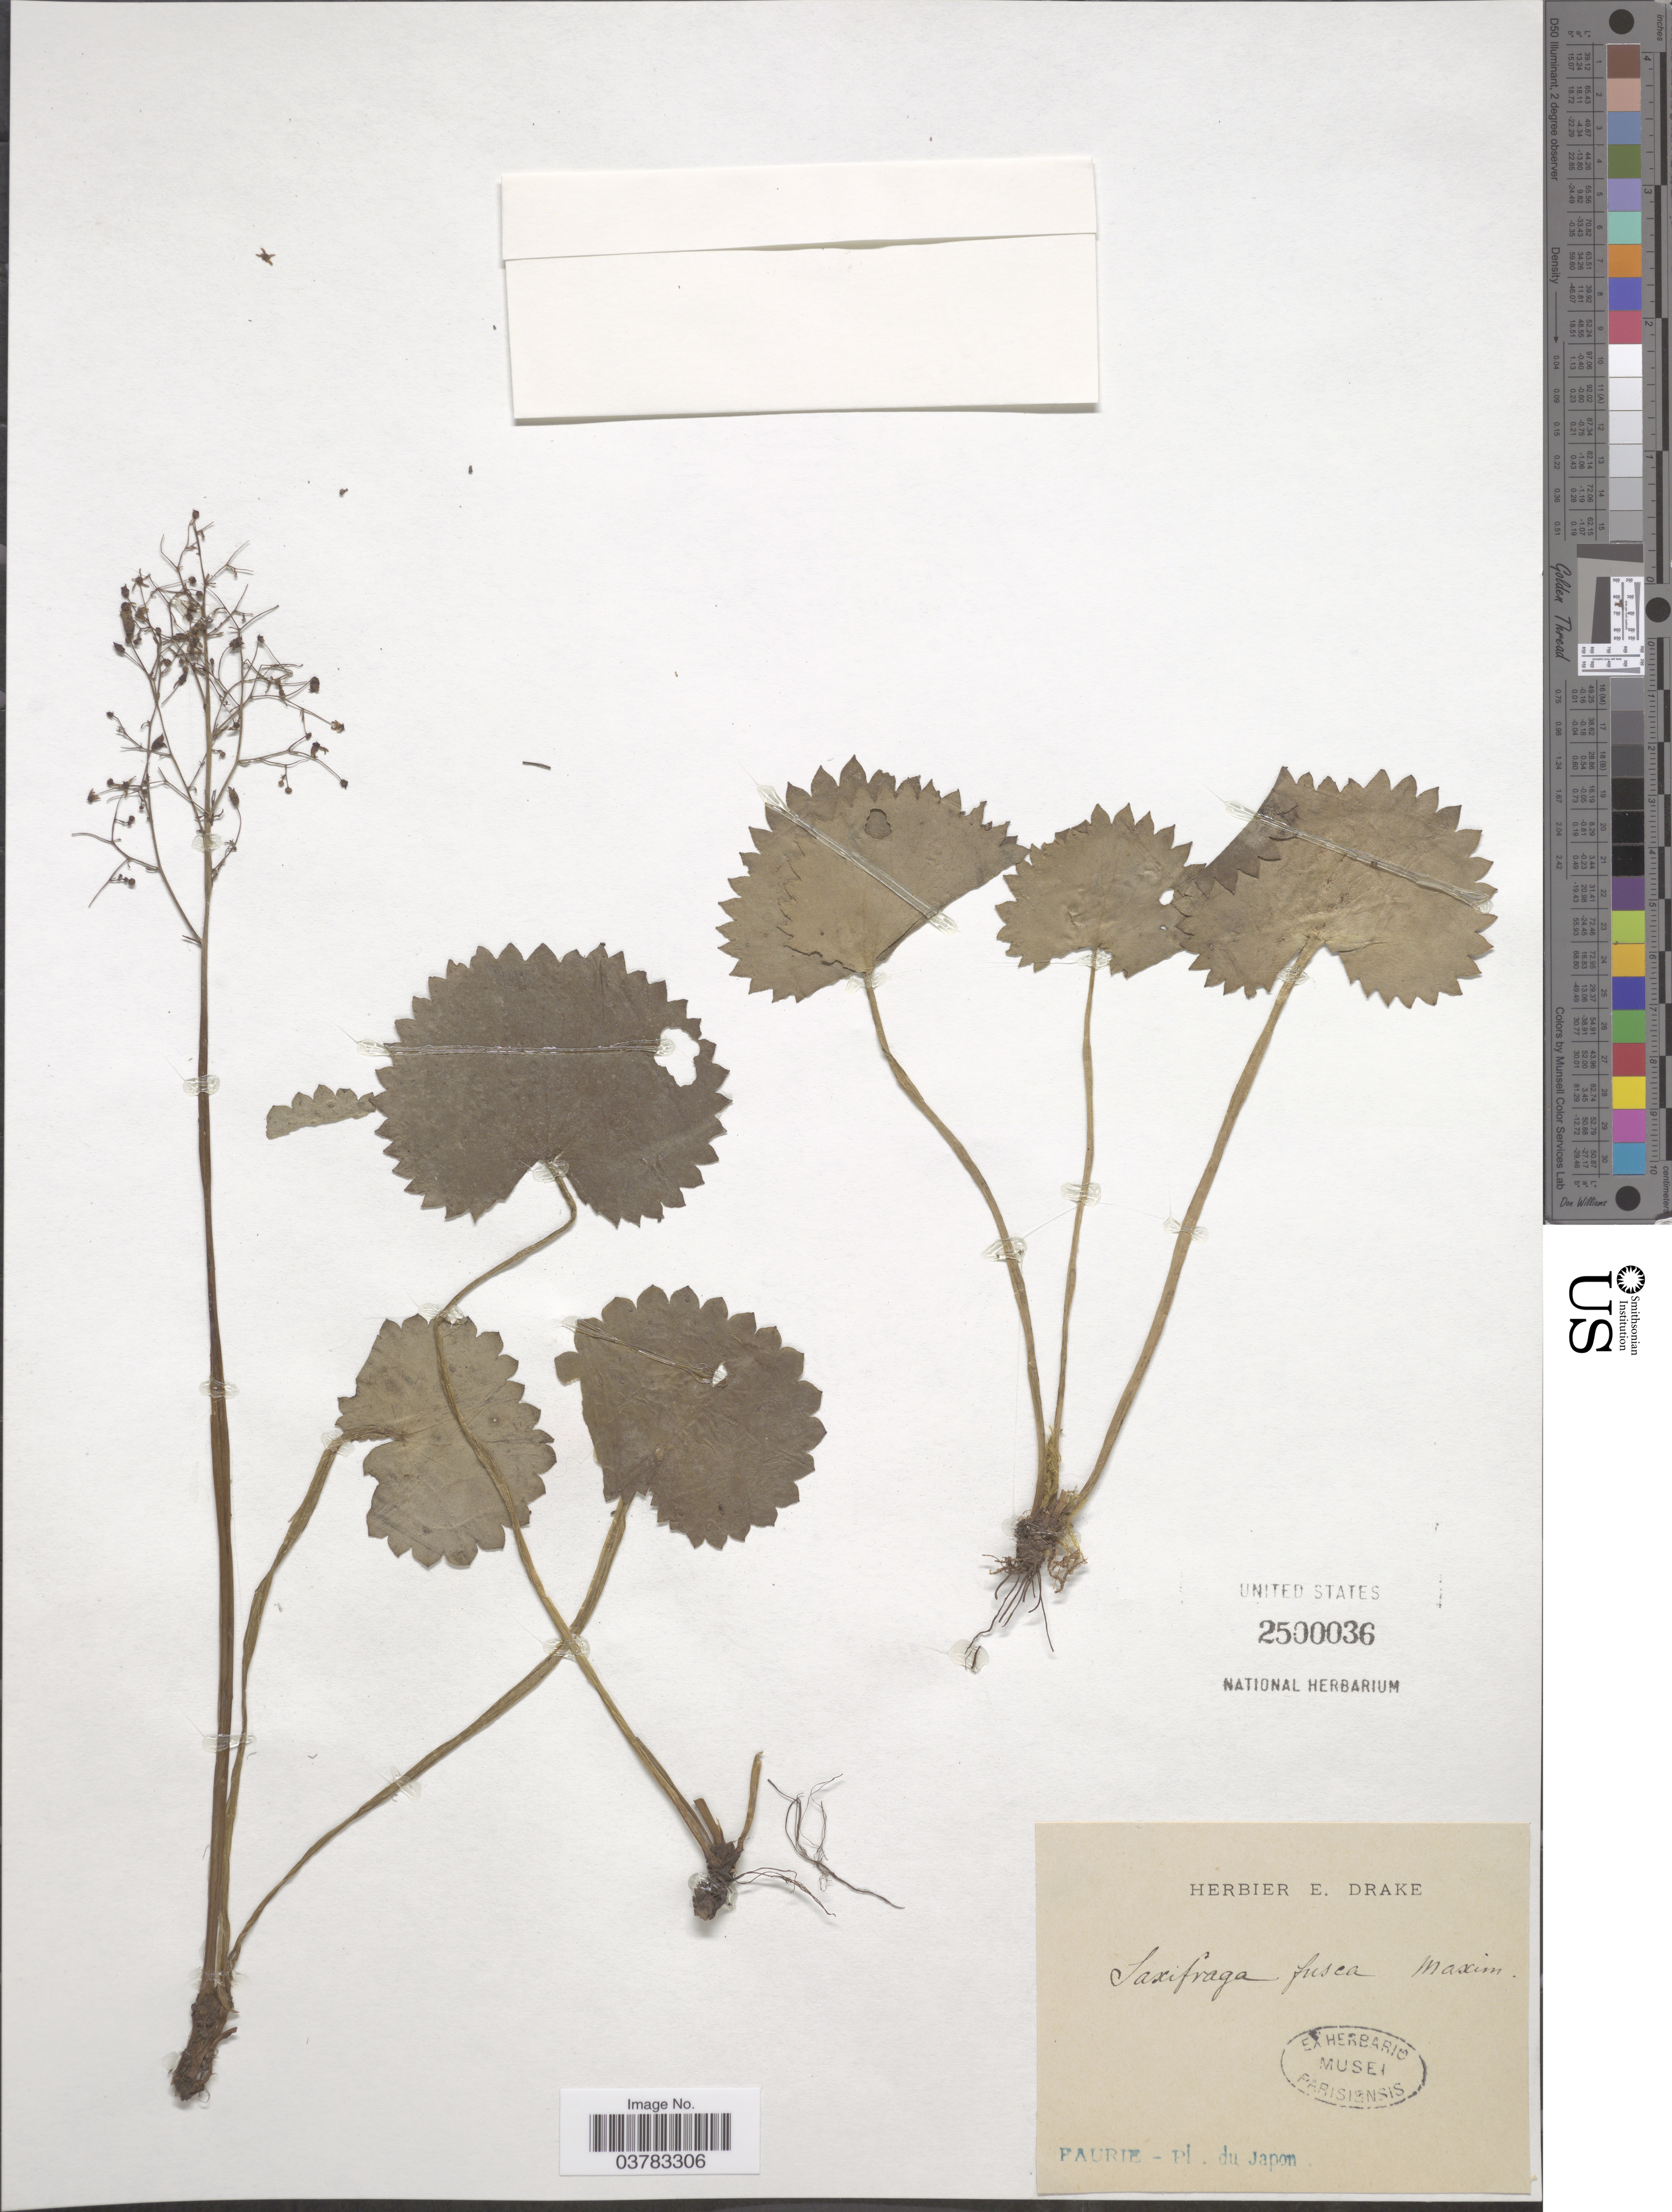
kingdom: Plantae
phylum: Tracheophyta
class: Magnoliopsida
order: Saxifragales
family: Saxifragaceae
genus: Micranthes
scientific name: Micranthes fusca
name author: (Maxim.) S. Akiyama & H. Ohba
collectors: -. Faurie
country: Japan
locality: Japon.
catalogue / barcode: US 2500036